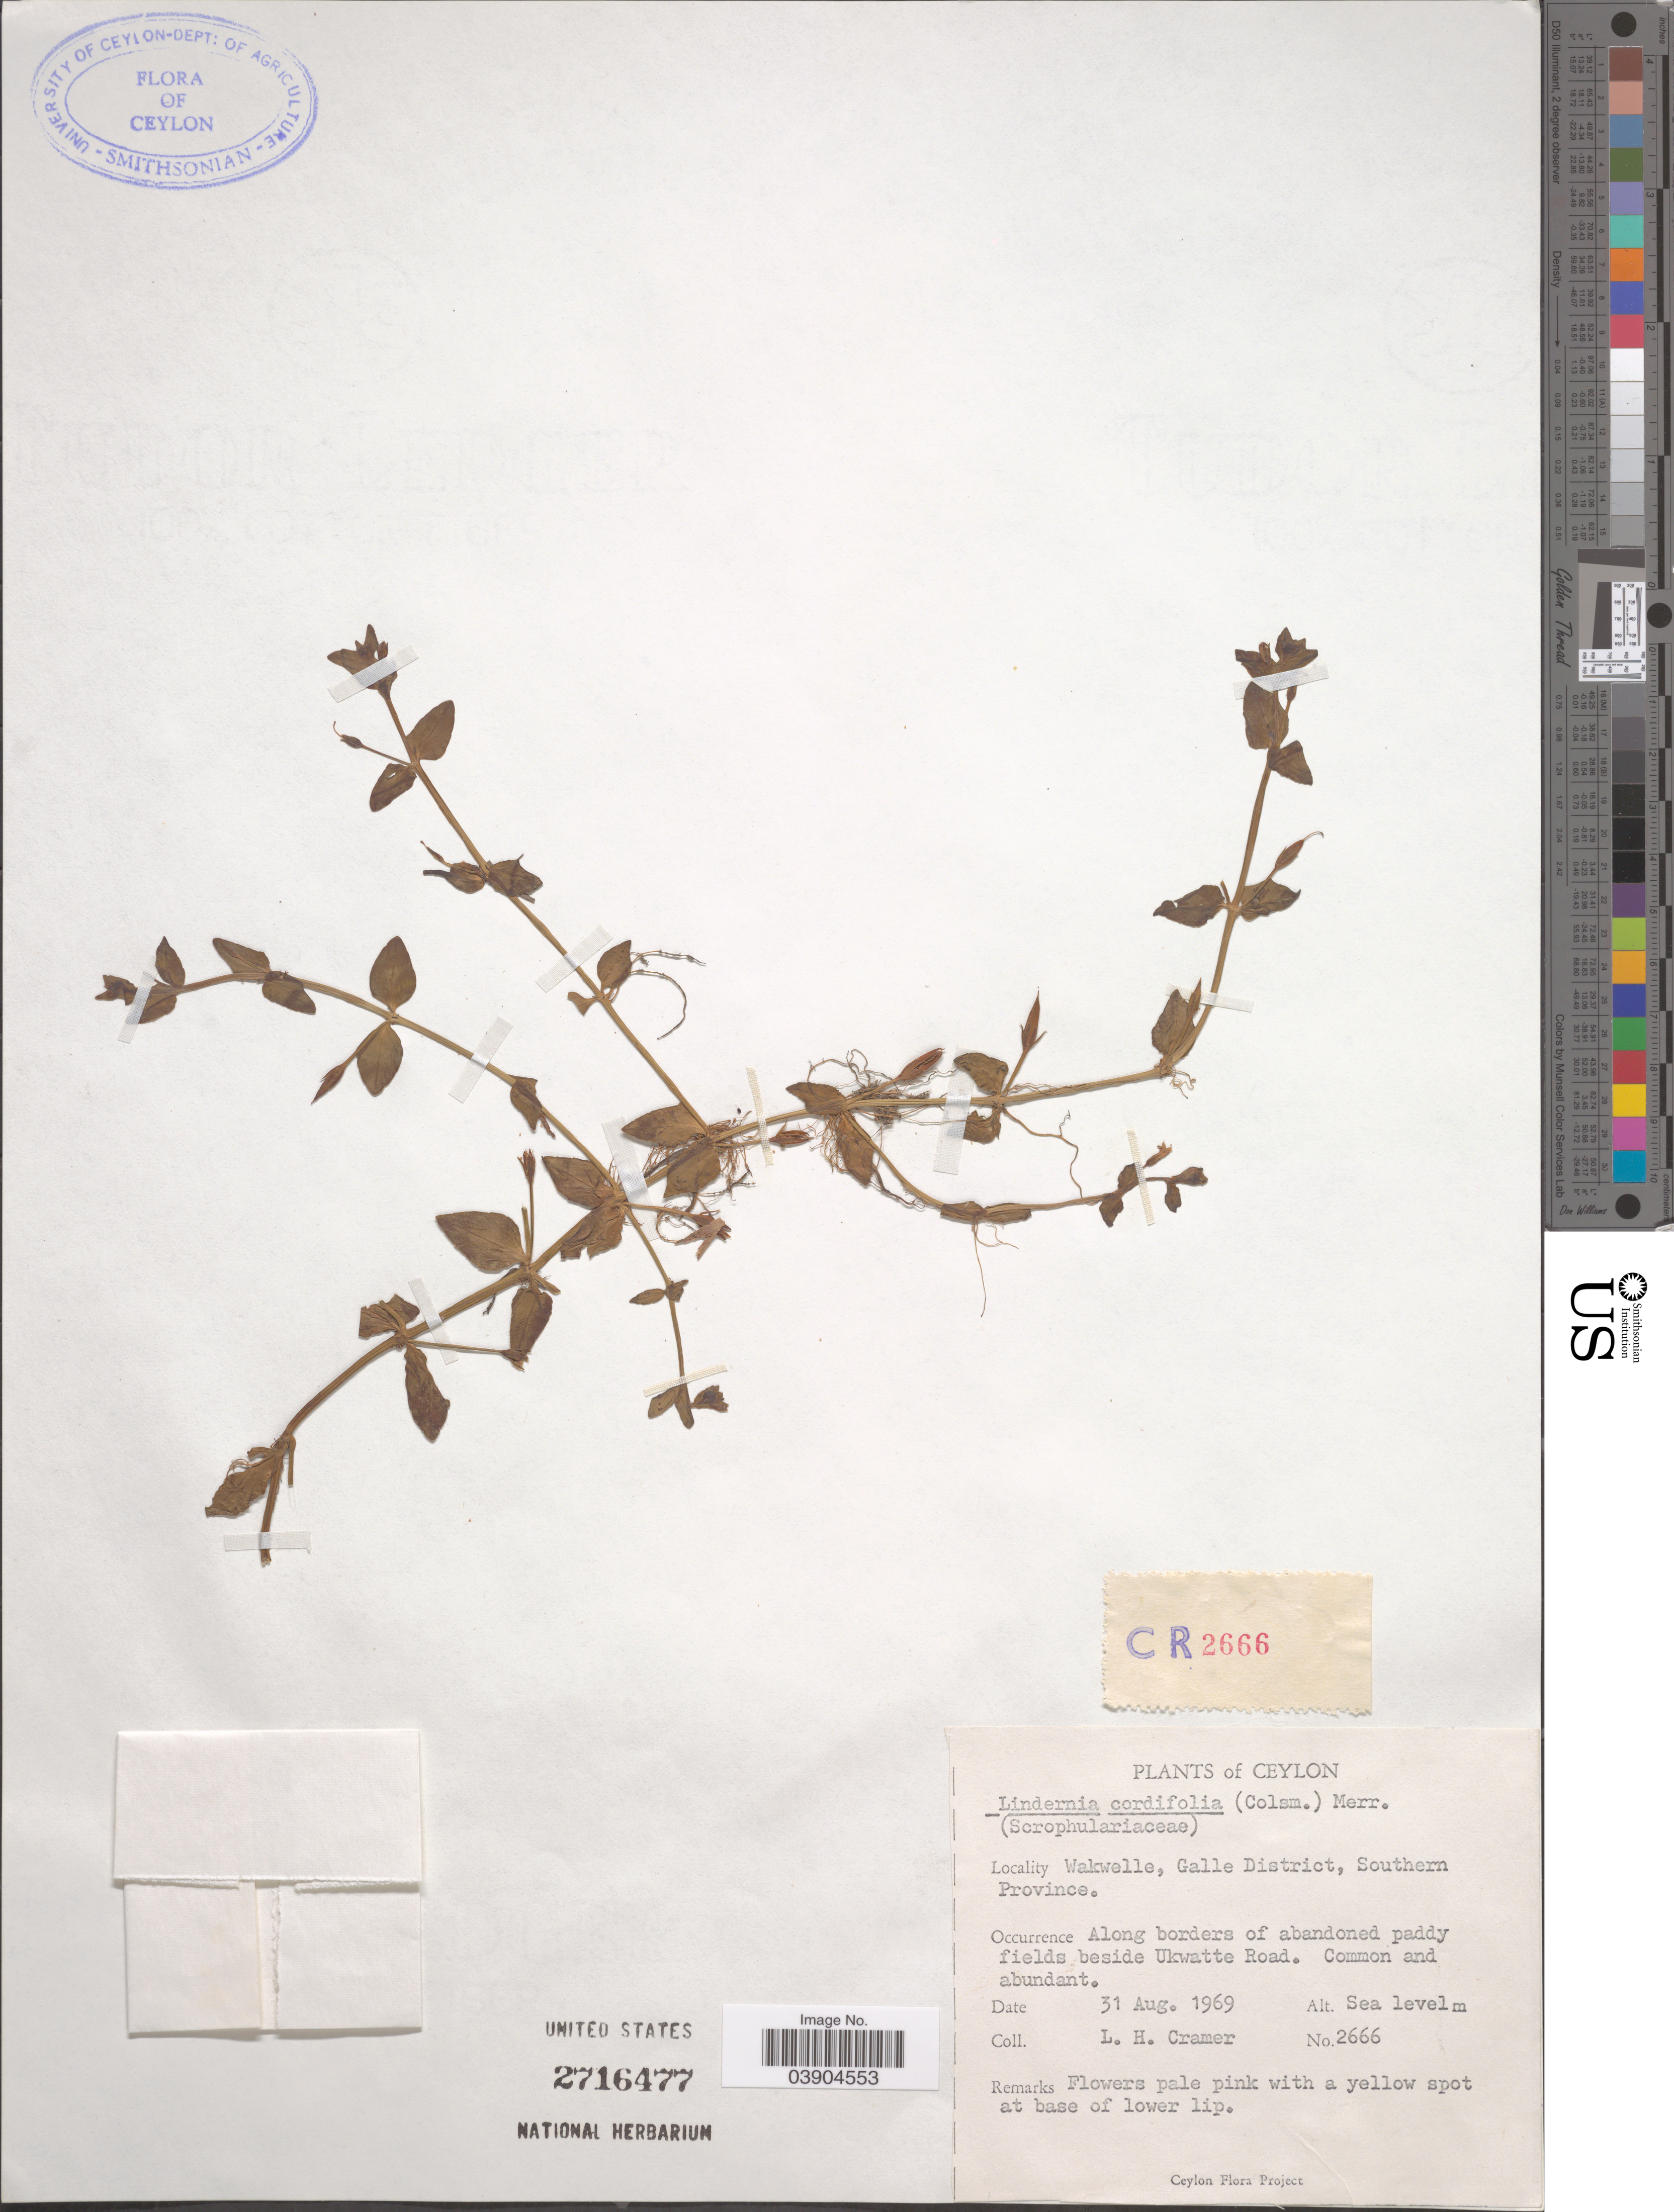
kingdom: Plantae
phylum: Tracheophyta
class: Magnoliopsida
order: Lamiales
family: Linderniaceae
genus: Lindernia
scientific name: Lindernia cordifolia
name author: (Colsm.) Merr.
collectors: L. H. Cramer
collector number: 2666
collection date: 1969-08-31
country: Sri Lanka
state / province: Southern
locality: Ceylon. Wakwelle, Galle District. Along borders of abandoned paddy field beside Ukwatte Road.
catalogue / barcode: US 2716477